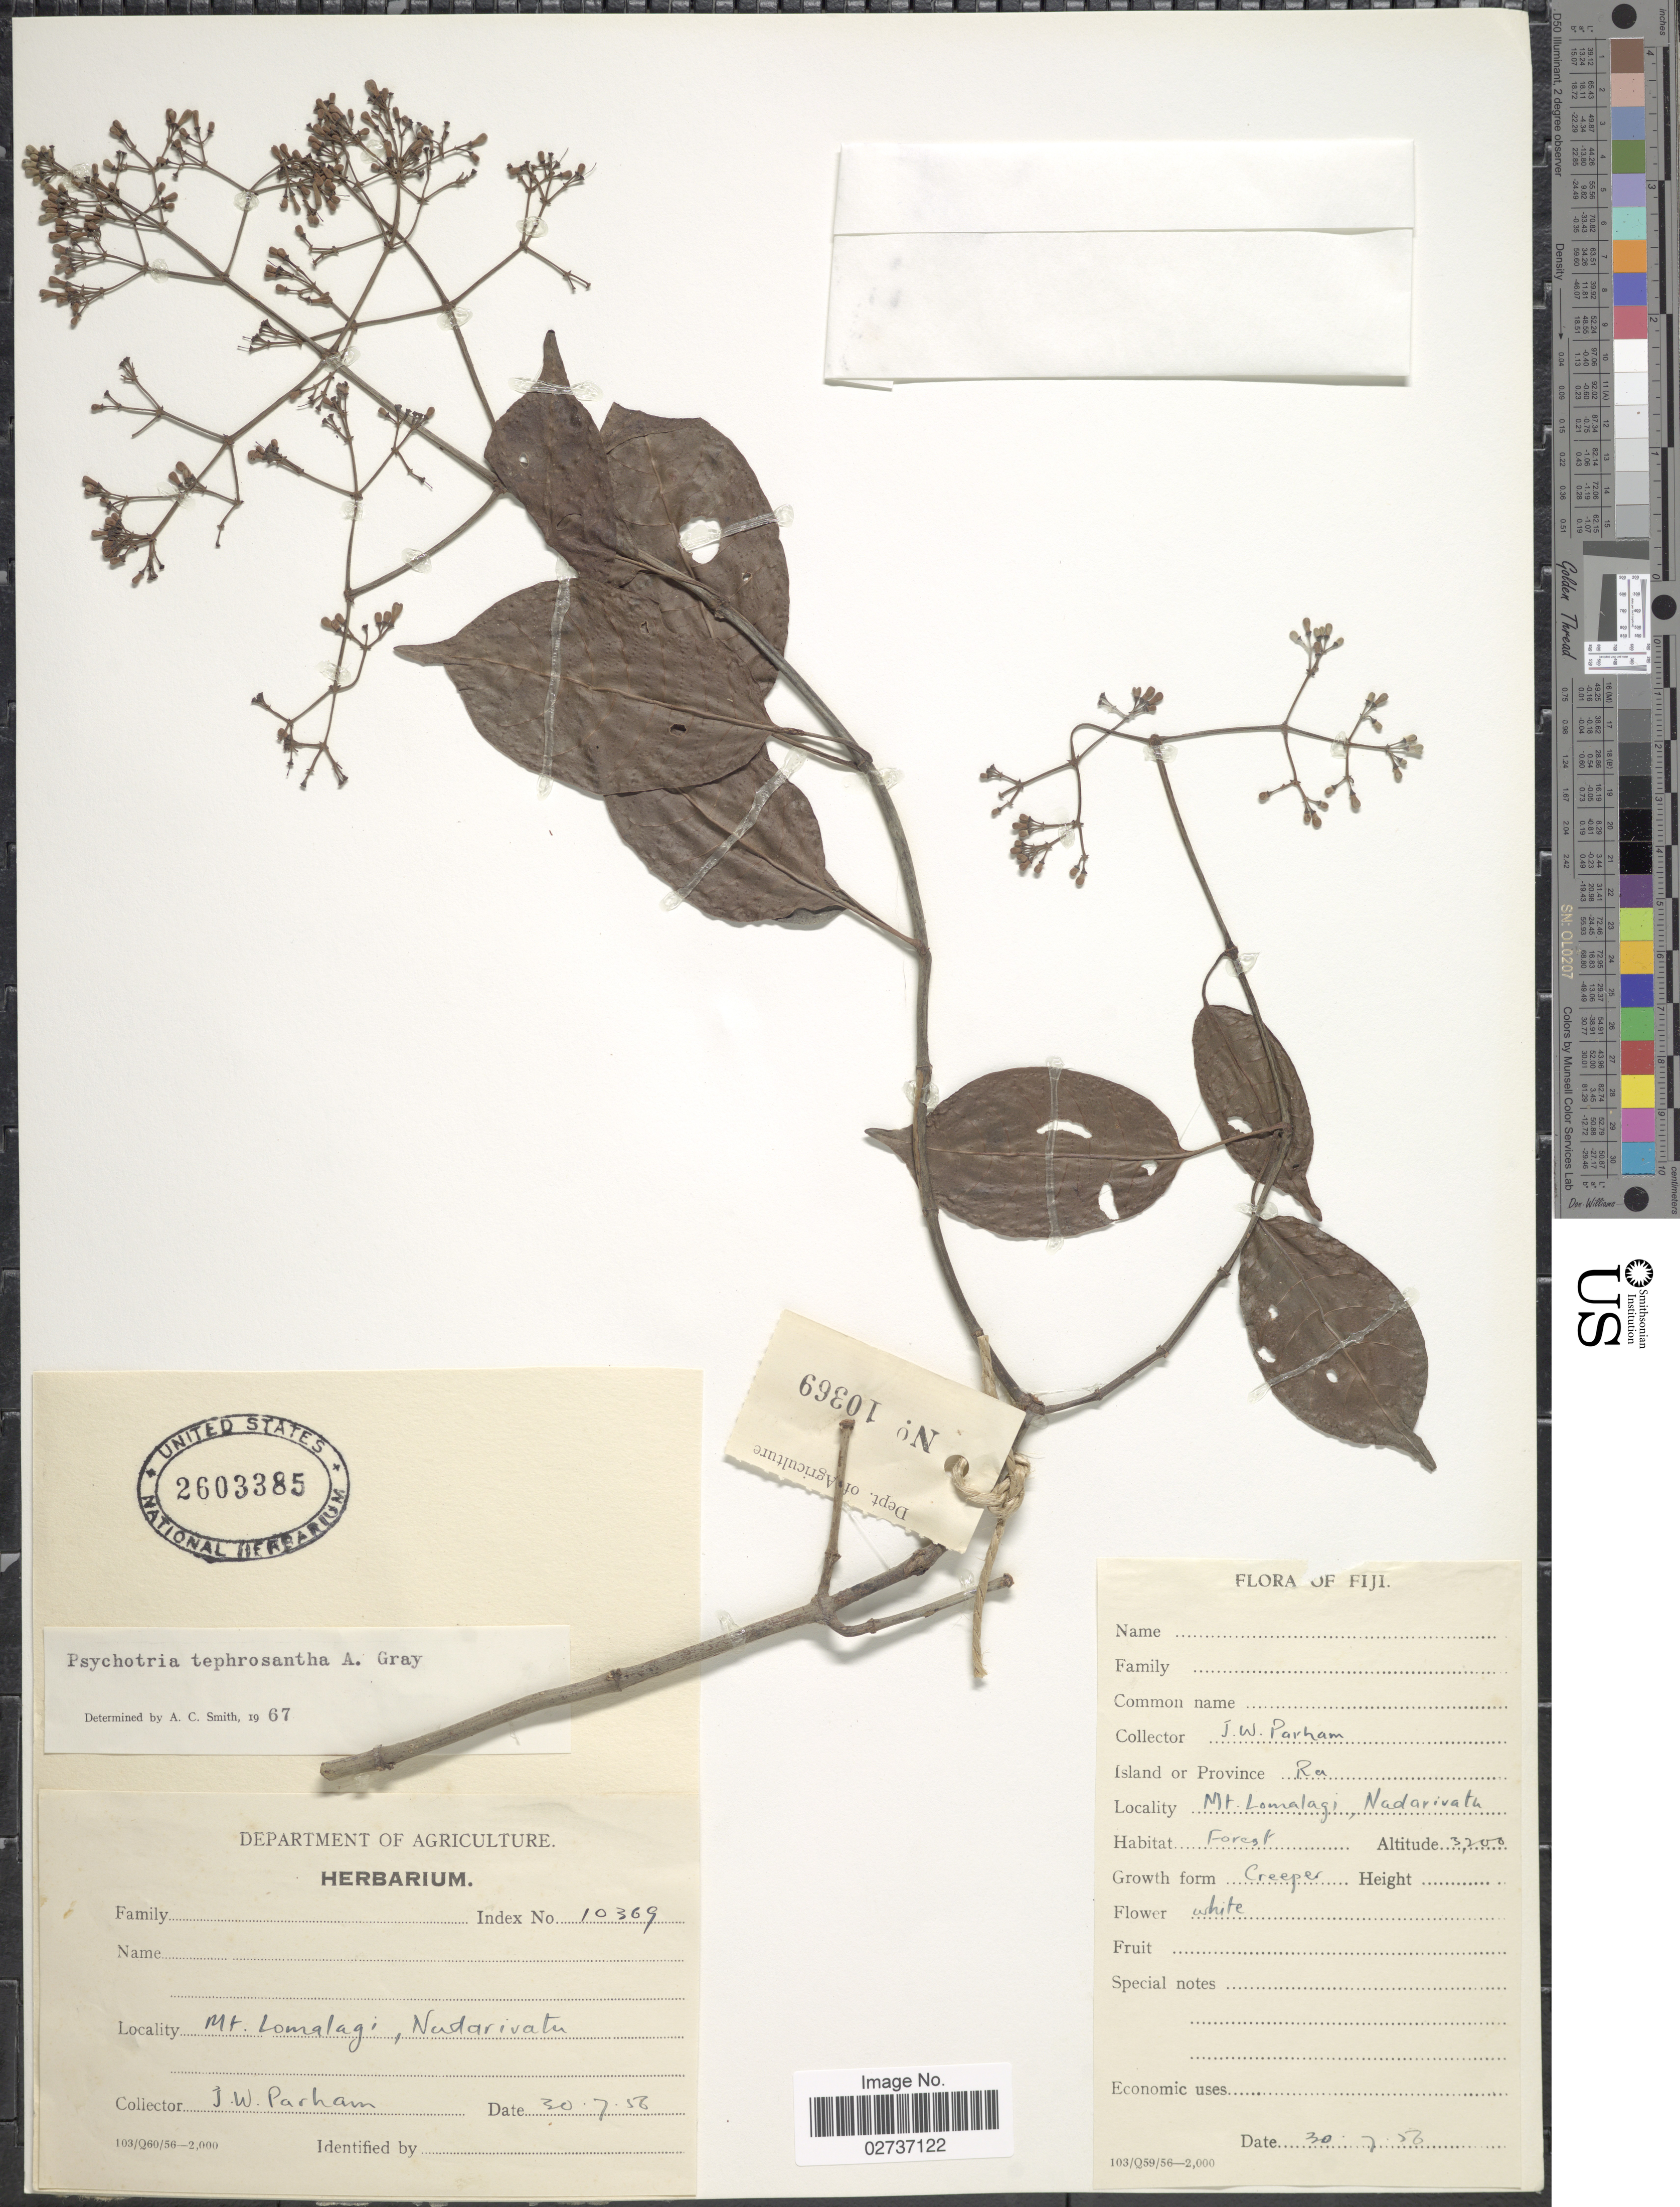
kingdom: Plantae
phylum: Tracheophyta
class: Magnoliopsida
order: Gentianales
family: Rubiaceae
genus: Psychotria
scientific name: Psychotria tephrosantha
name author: A. Gray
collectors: J. Parham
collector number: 10369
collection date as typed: Transcribed d/m/y: 30/7/56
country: Fiji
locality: Mt. Lomalagi, Nadarivatu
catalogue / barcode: US 2603385